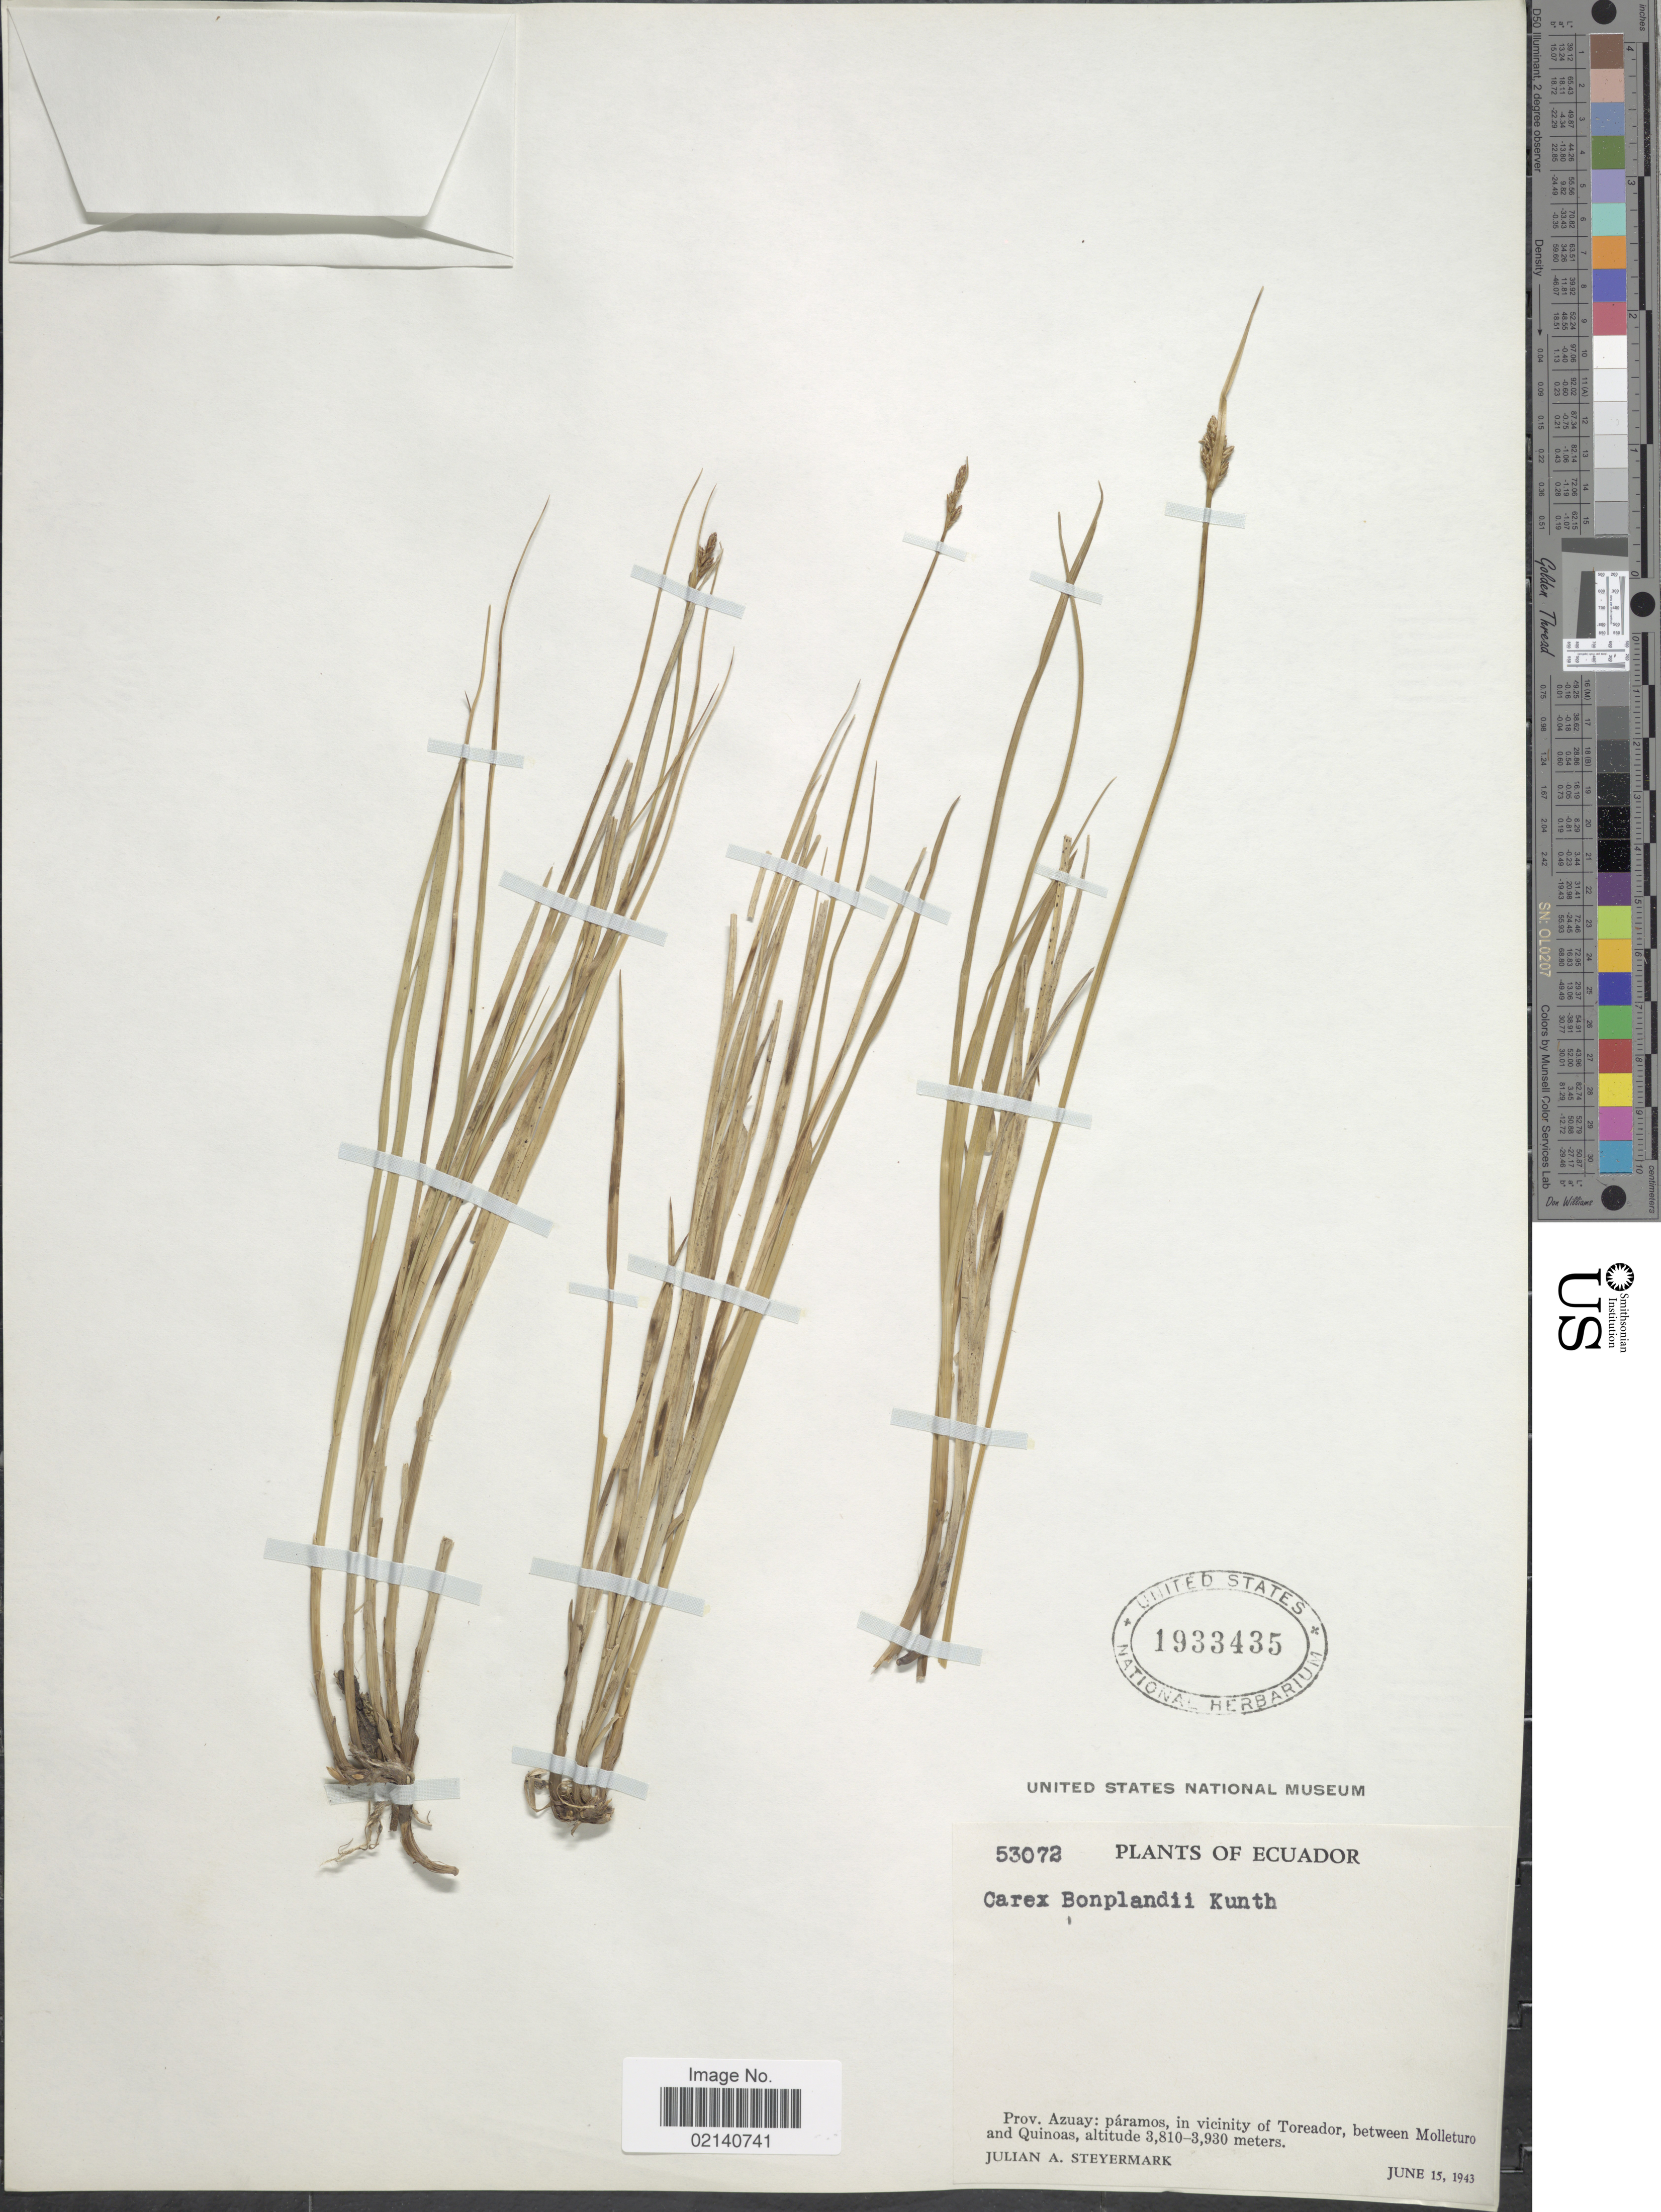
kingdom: Plantae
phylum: Tracheophyta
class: Liliopsida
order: Poales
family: Cyperaceae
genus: Carex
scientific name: Carex bonplandii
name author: Kunth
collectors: J. Steyermark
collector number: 53072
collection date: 1943-06-15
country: Ecuador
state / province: Azuay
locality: Paramos, in vicinity of Toreador, between Moleturo and Quinoas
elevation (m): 3810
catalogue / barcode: US 1933435